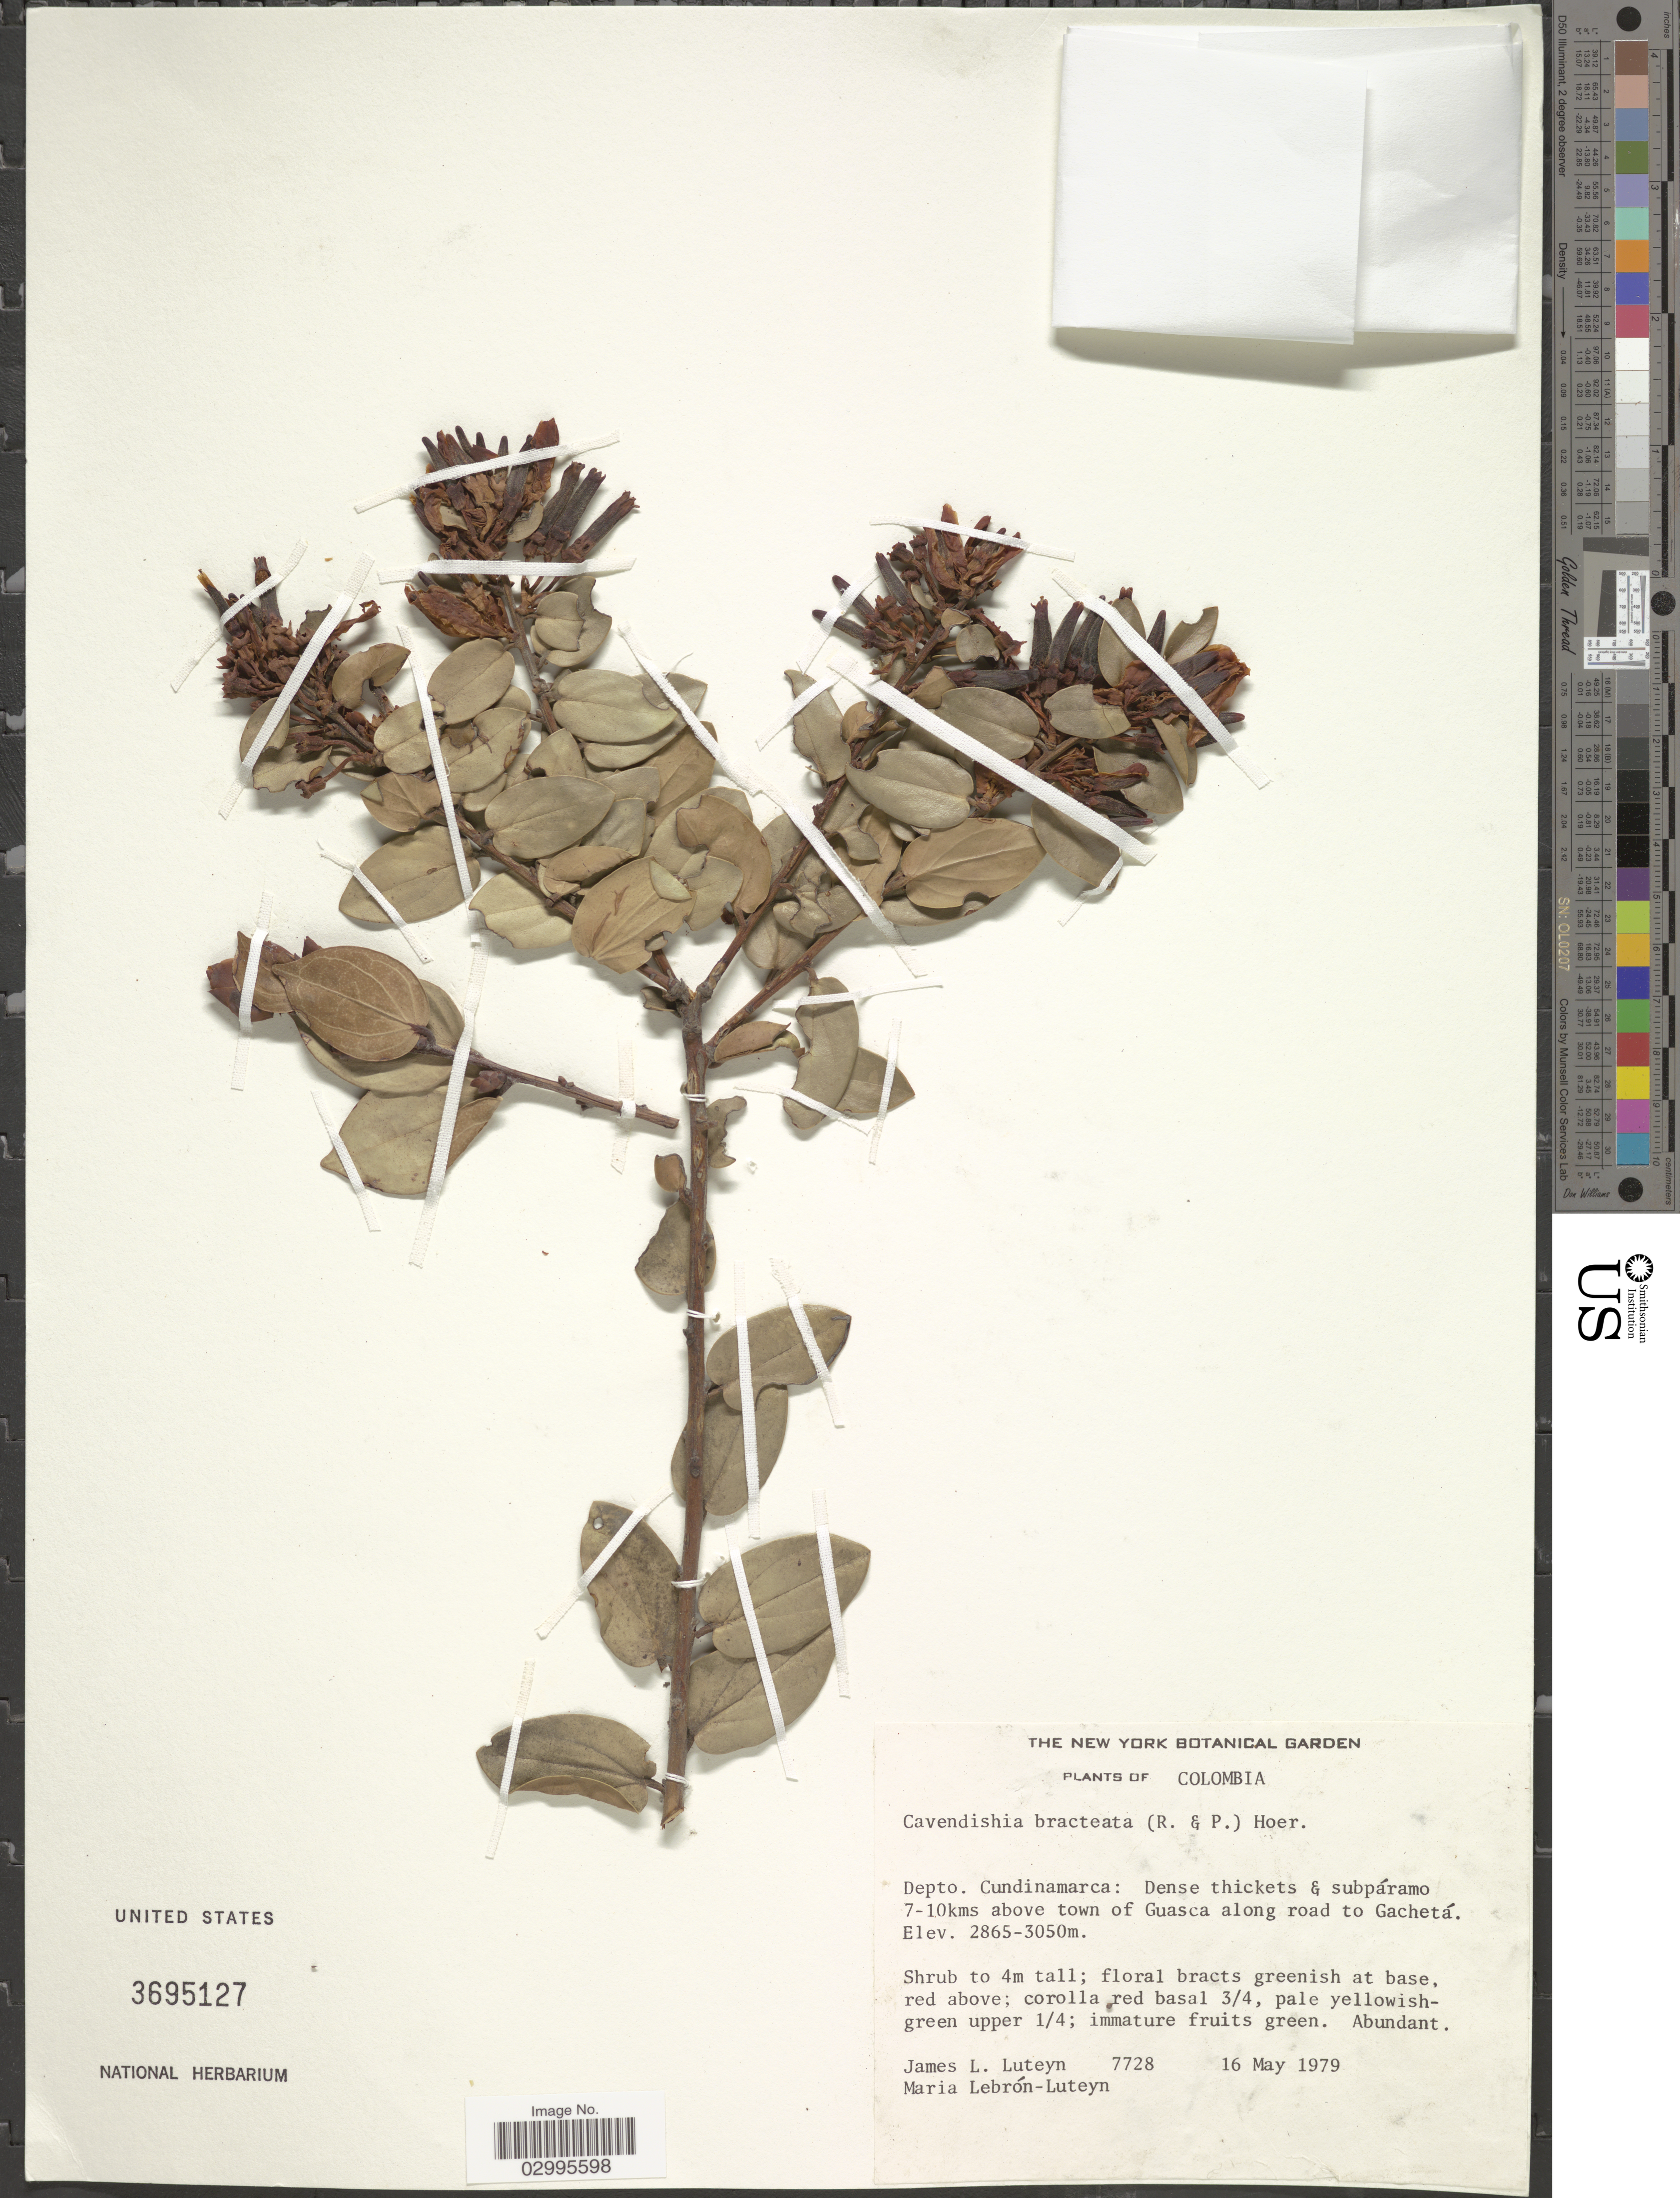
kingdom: Plantae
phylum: Tracheophyta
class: Magnoliopsida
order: Ericales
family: Ericaceae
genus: Cavendishia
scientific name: Cavendishia bracteata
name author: (Ruiz & Pav. ex J. St.-Hil.) Hoerold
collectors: J. Luteyn & M. L. Lebrón-Luteyn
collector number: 7728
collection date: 1979-05-16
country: Colombia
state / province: Cundinamarca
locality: Depto. Cundinamarca: Dense thickets & subpáramo 7-10kms above town of Guasca along road to Gachetá.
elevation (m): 2865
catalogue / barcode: US 3695127